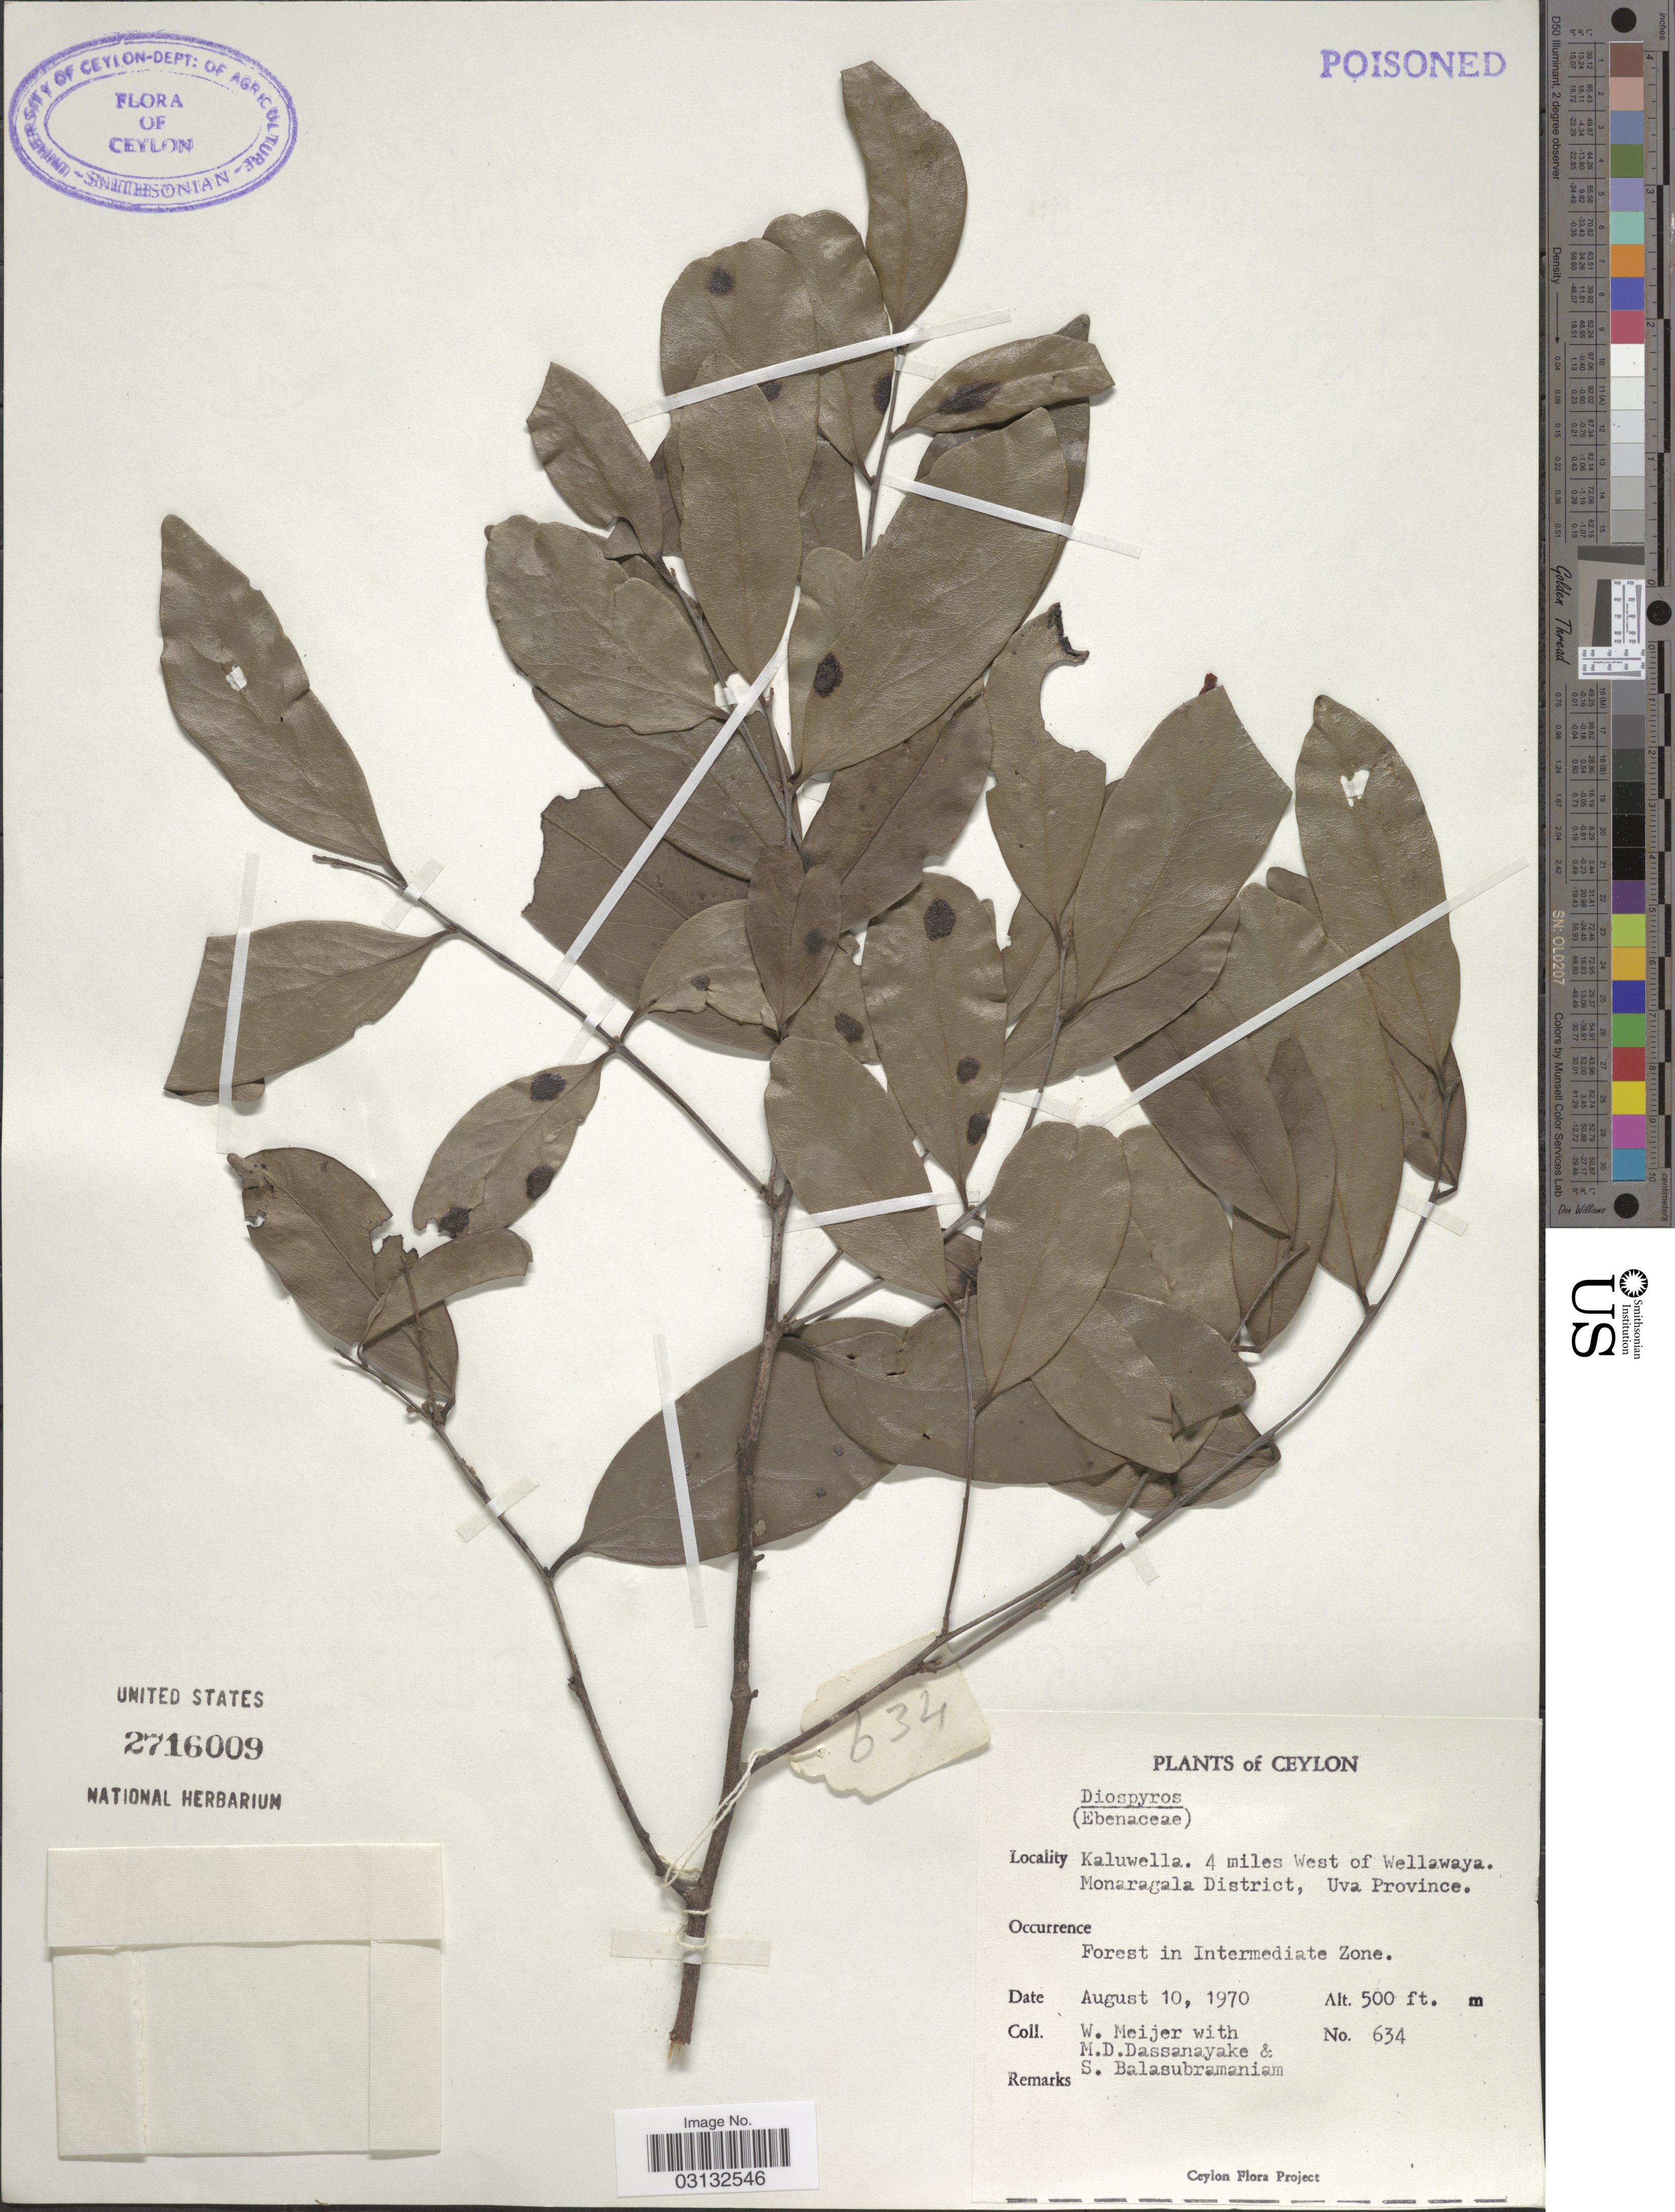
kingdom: Plantae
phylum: Tracheophyta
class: Magnoliopsida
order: Ericales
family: Ebenaceae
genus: Diospyros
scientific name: Diospyros sp.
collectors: W. Meijer, M. D. Dassanayake & S. Balasubramaniam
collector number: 634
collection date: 1970-08-10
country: Sri Lanka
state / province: Uva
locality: Ceylon. Kaluwella. 4 miles West of Wellawaya. Monaragala District. Forest in Intermediate Zone.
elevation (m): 152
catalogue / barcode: US 2716009